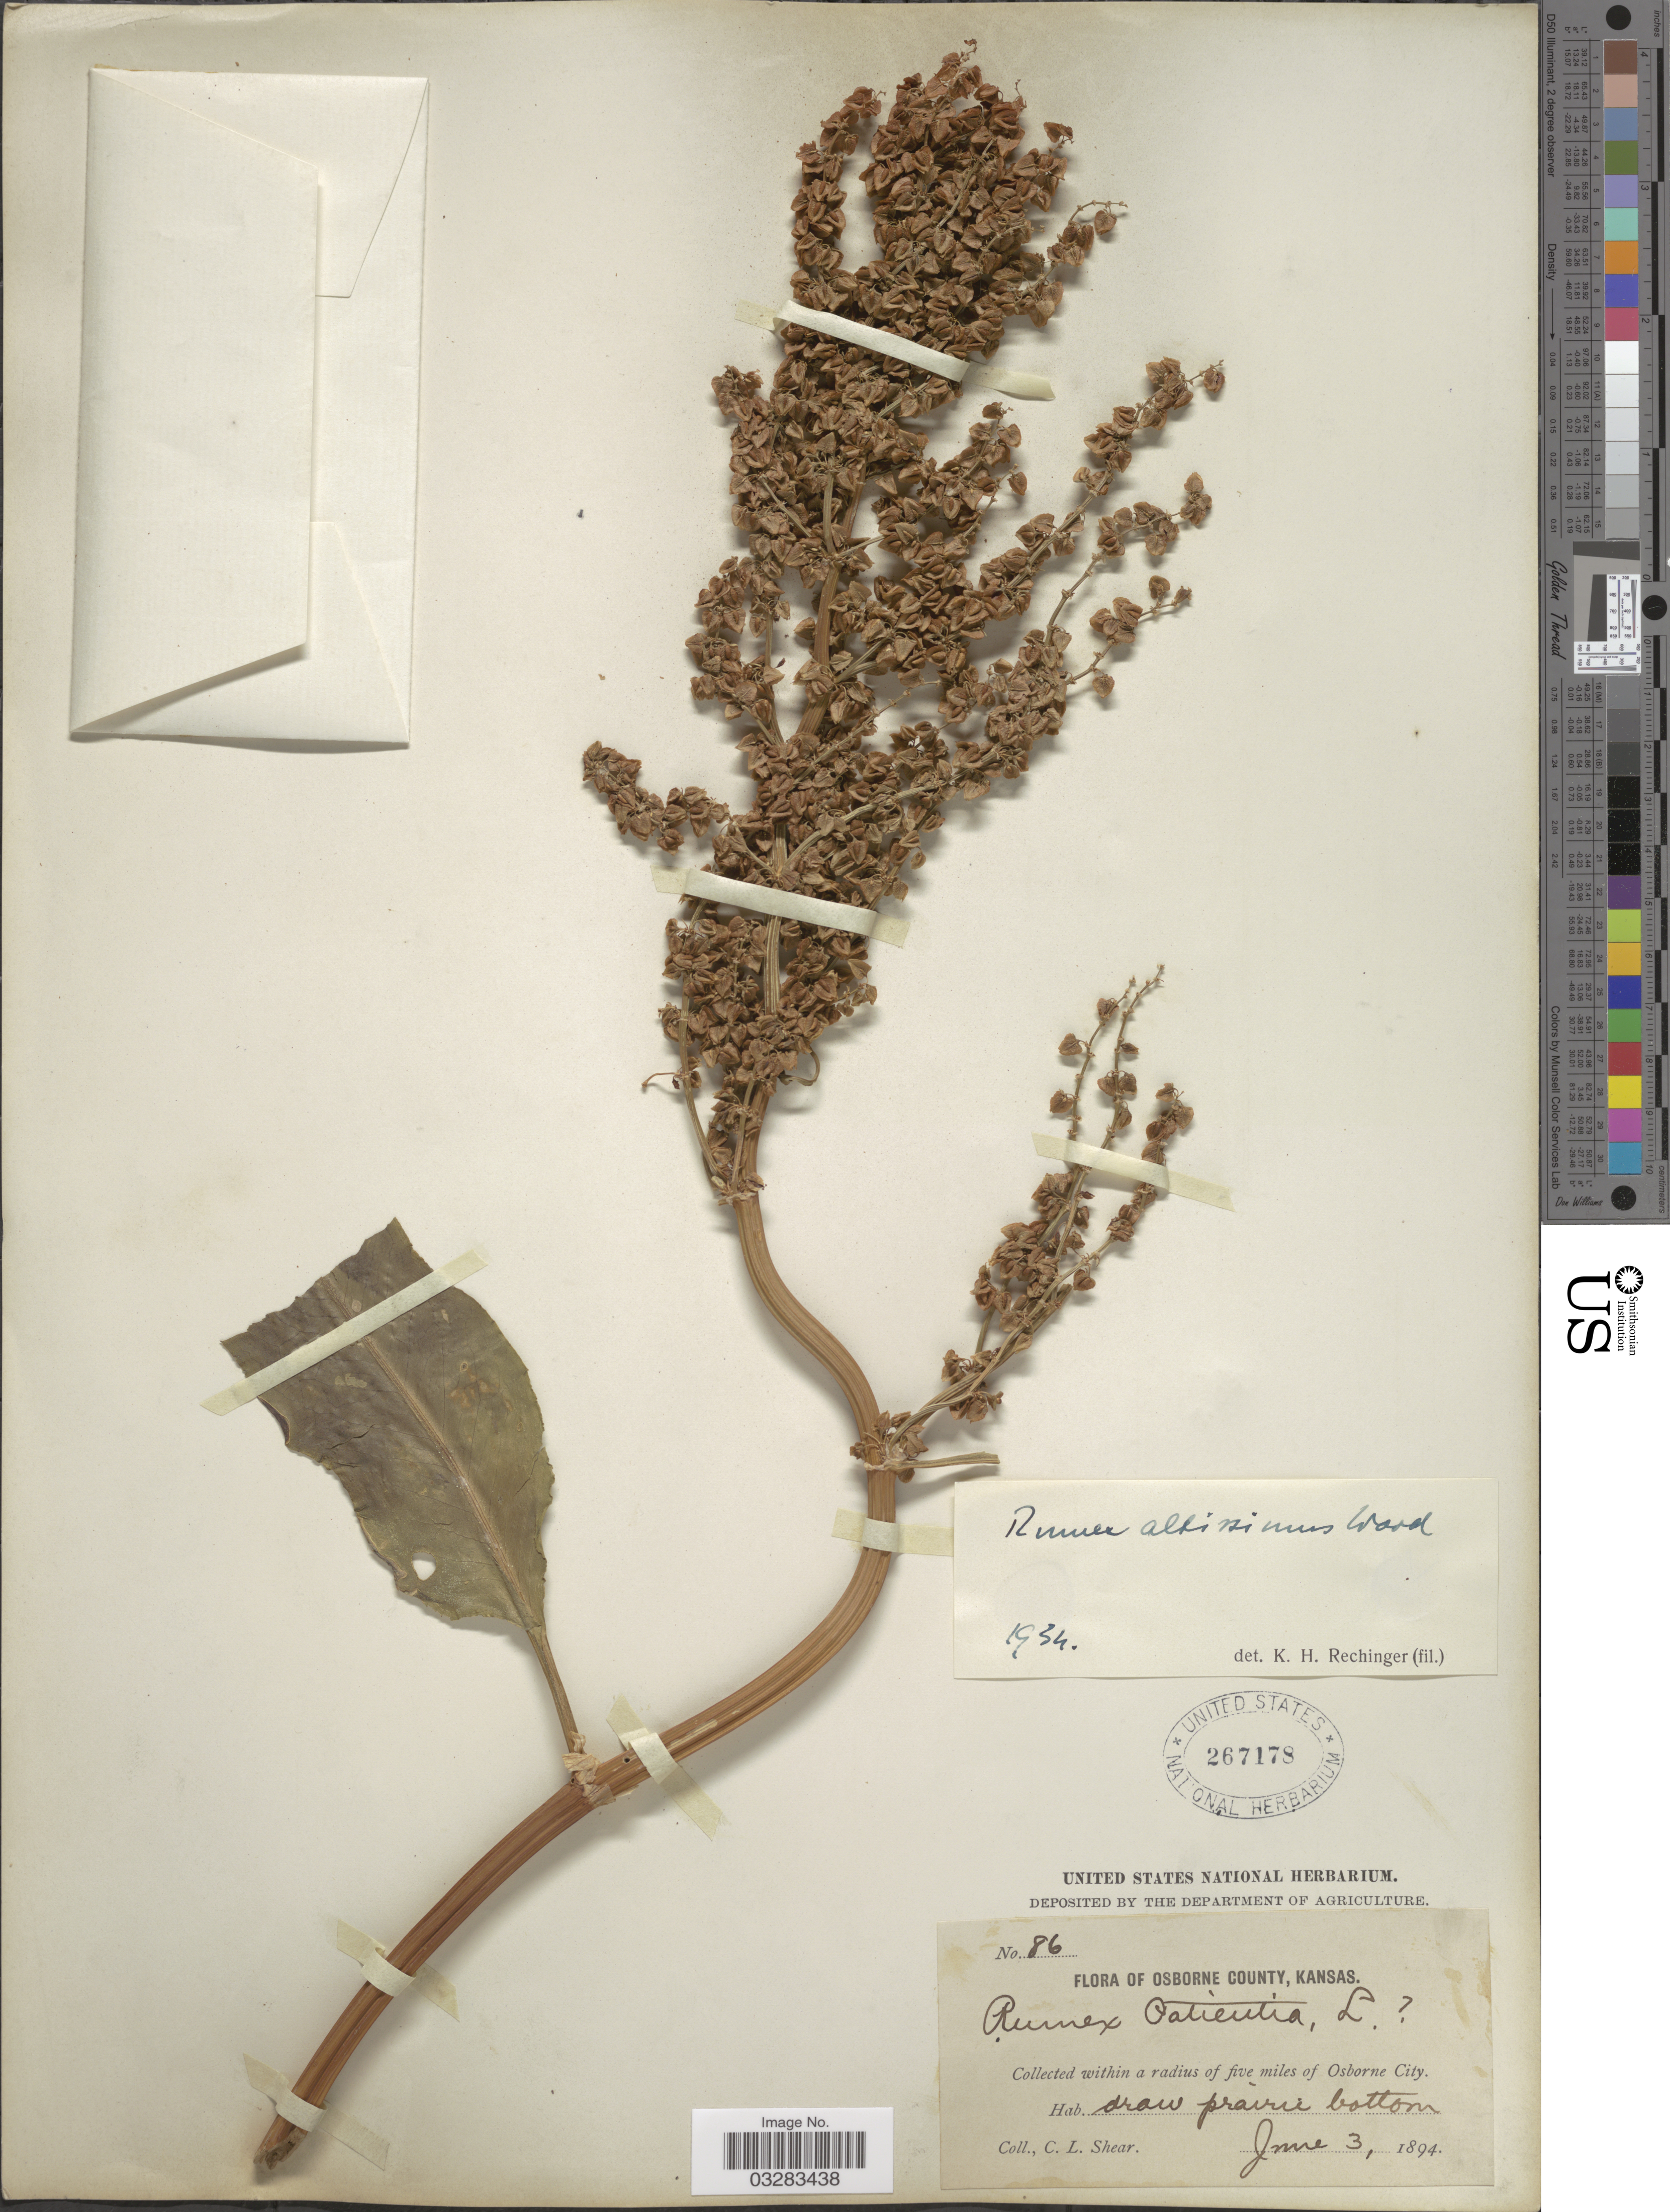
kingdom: Plantae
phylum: Tracheophyta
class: Magnoliopsida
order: Caryophyllales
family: Polygonaceae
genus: Rumex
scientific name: Rumex altissimus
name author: Alph. Wood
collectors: C. L. Shear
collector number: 86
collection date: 1894-06-03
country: United States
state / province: Kansas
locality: Osborne County. Collected within a radius of five miles of Osborne City.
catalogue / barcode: US 267178